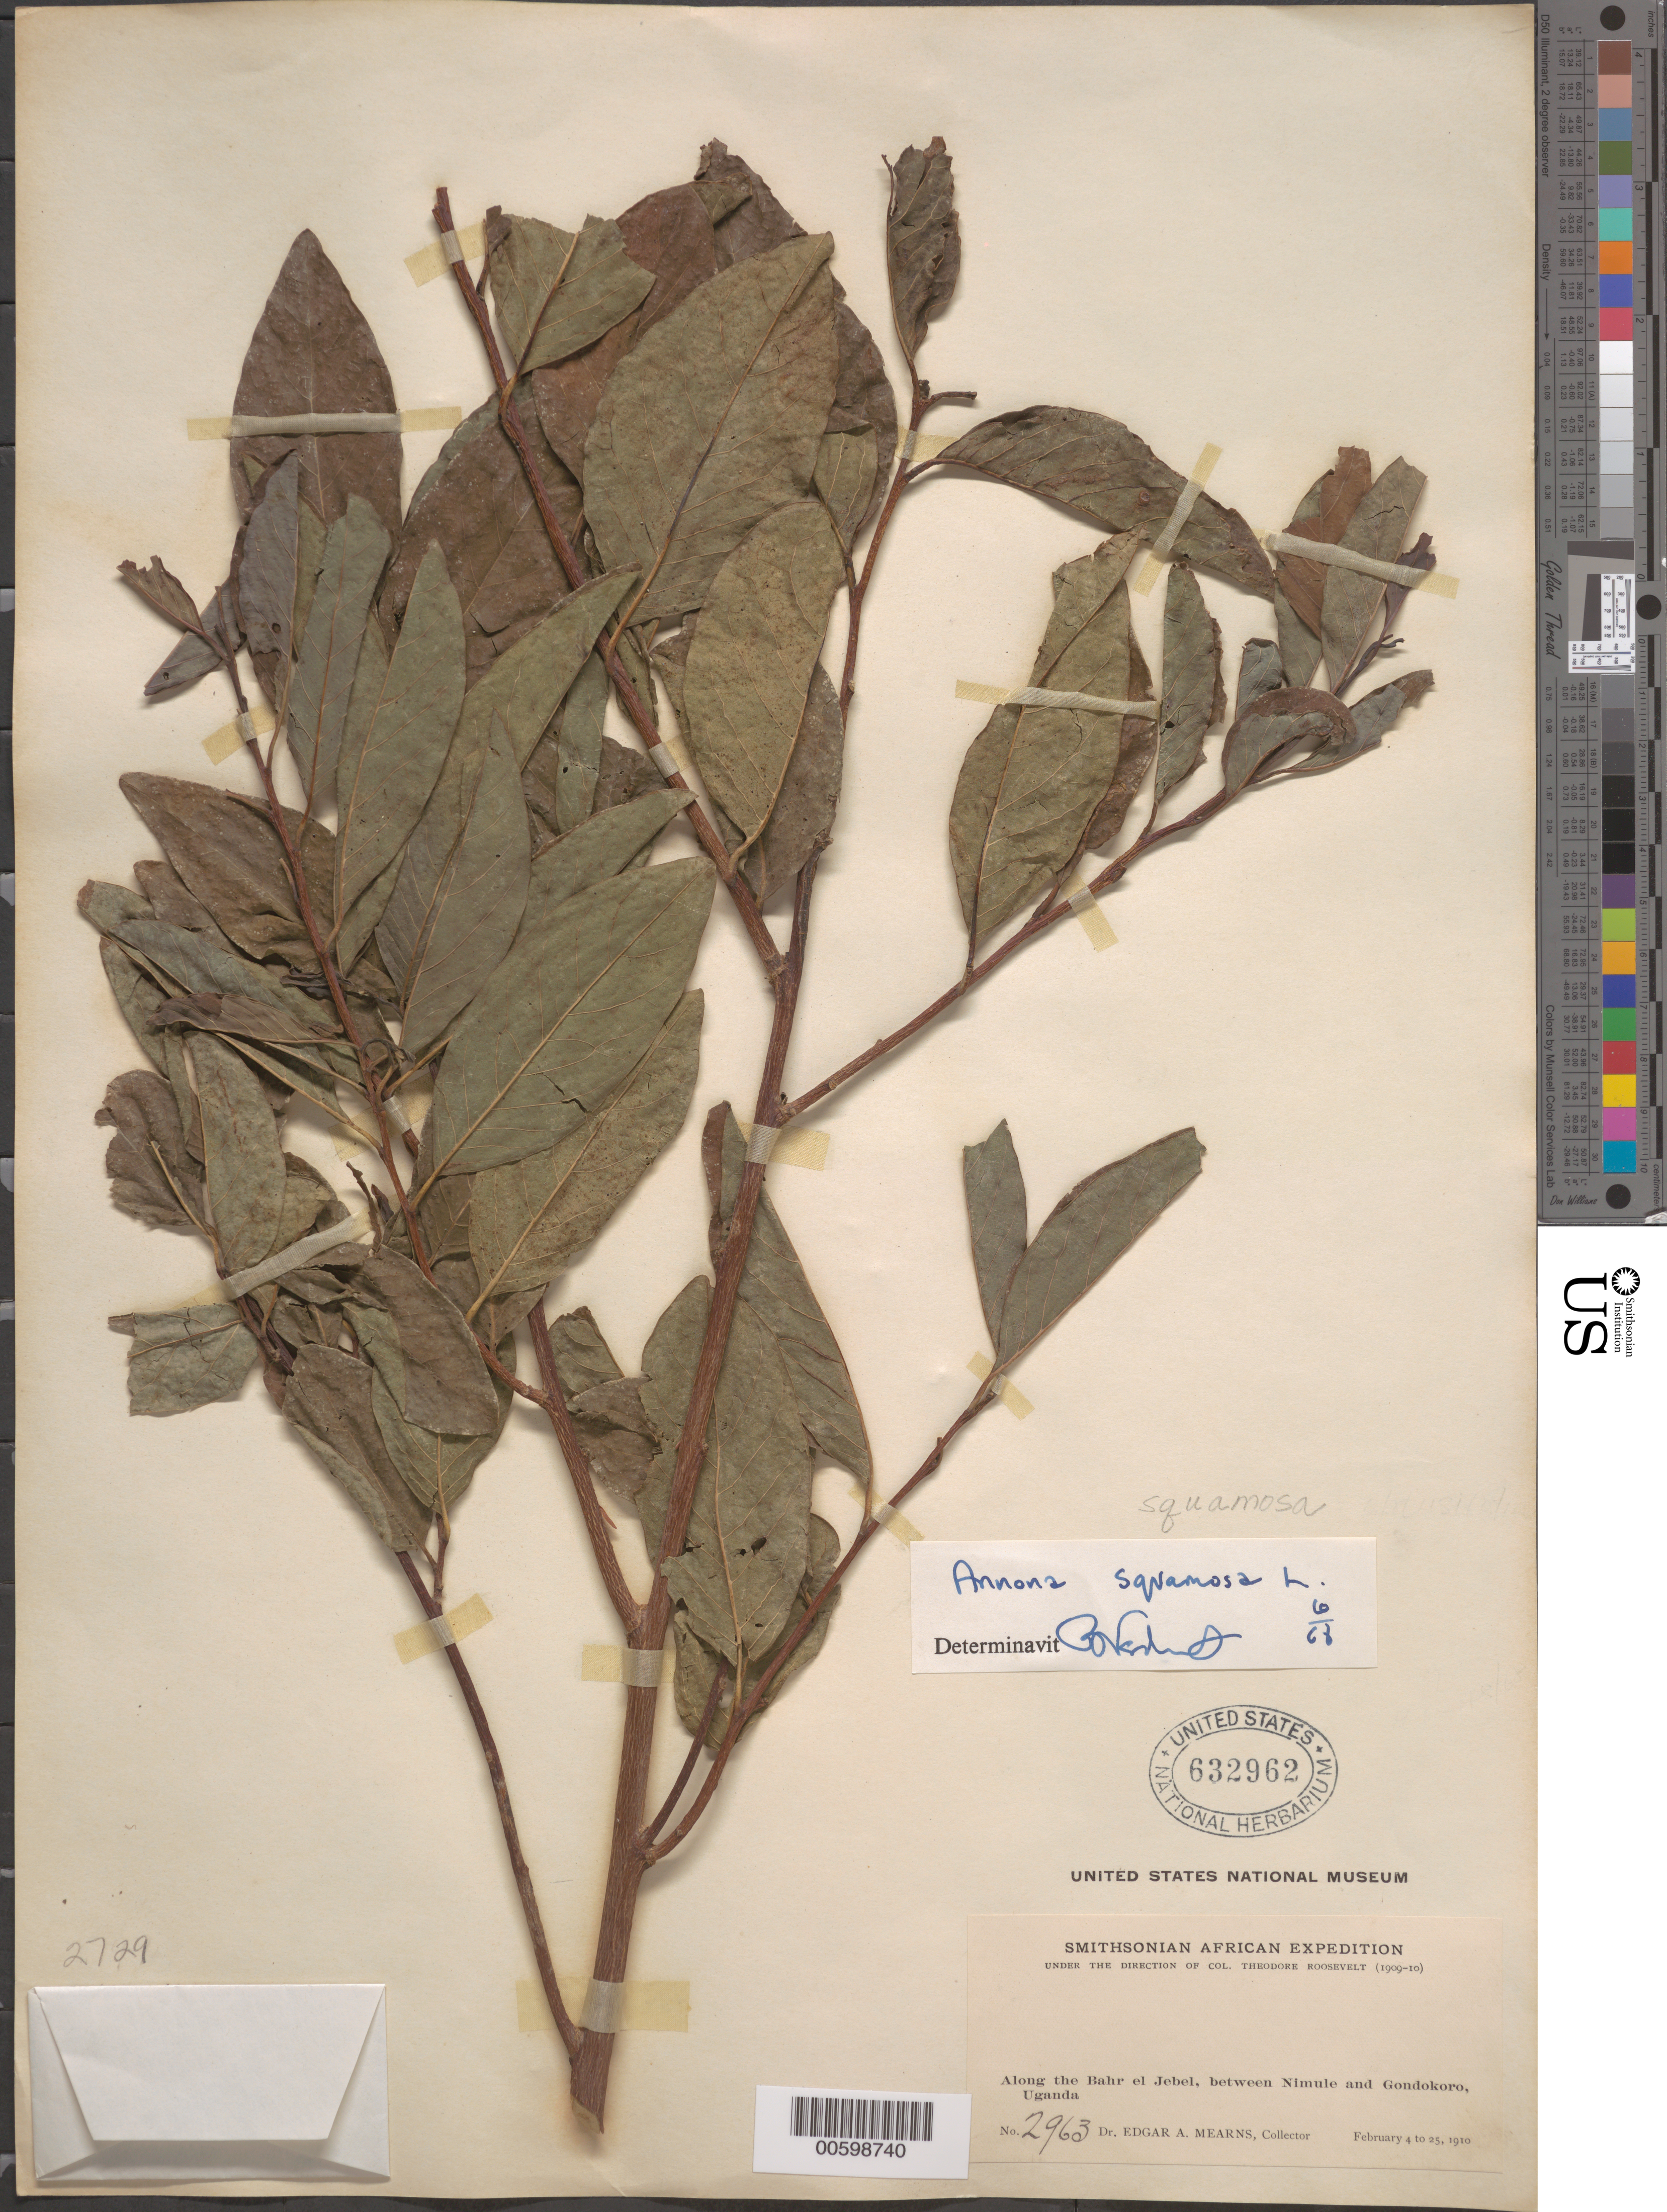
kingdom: Plantae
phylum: Tracheophyta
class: Magnoliopsida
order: Magnoliales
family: Annonaceae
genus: Annona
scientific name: Annona senegalensis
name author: Pers.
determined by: Nercourt, --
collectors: E. A. Mearns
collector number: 2963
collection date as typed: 04 Feb 1910 to 25 Feb 1910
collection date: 1910-02-04/1910-02-25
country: South Sudan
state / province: Central Equatoria / Eastern Equatoria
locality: Along the Bahr el Jebel, between Nimule and Gondokoro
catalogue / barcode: US 632962